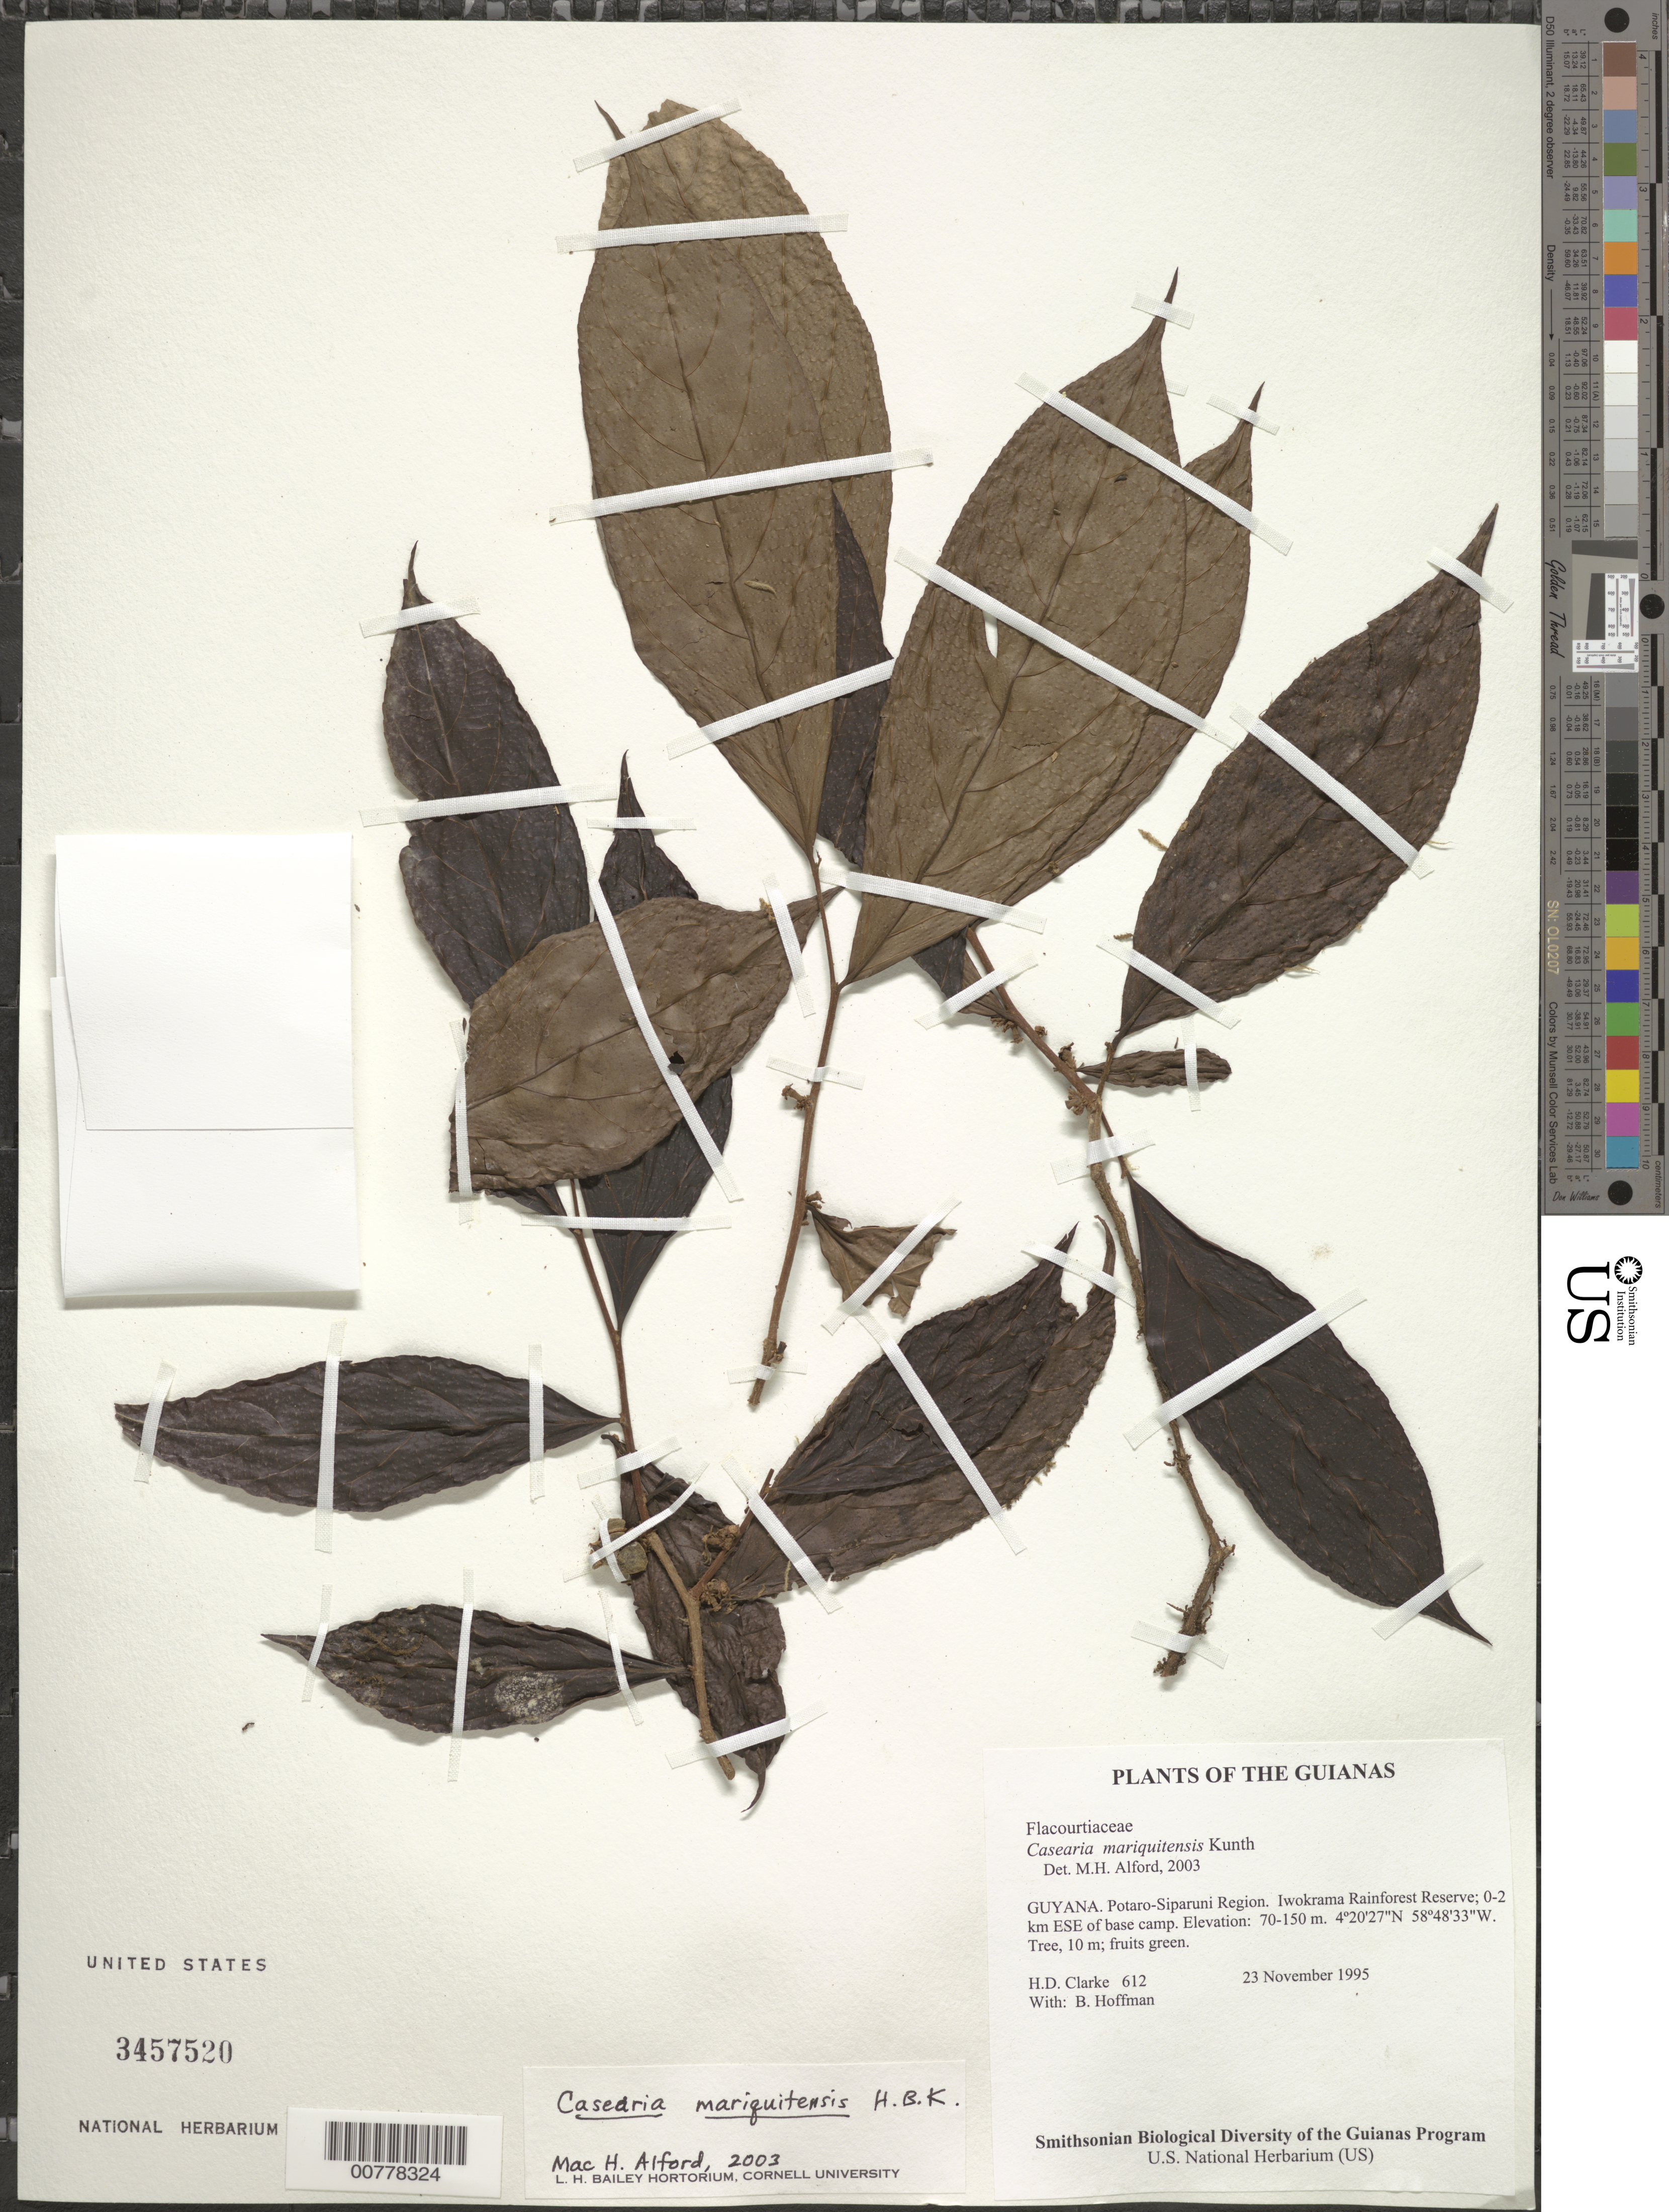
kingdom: Plantae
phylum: Tracheophyta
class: Magnoliopsida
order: Malpighiales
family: Salicaceae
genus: Casearia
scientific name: Casearia mariquitensis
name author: Kunth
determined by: Alford, Mac Haverson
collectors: H. D. Clarke & B. Hoffman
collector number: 612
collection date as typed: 23 November 1995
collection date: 1995-11-23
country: Guyana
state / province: Potaro-Siparuni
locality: Iwokrama Rainforest Reserve; 0-2 km ESE of base camp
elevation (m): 70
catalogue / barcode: US 3457520